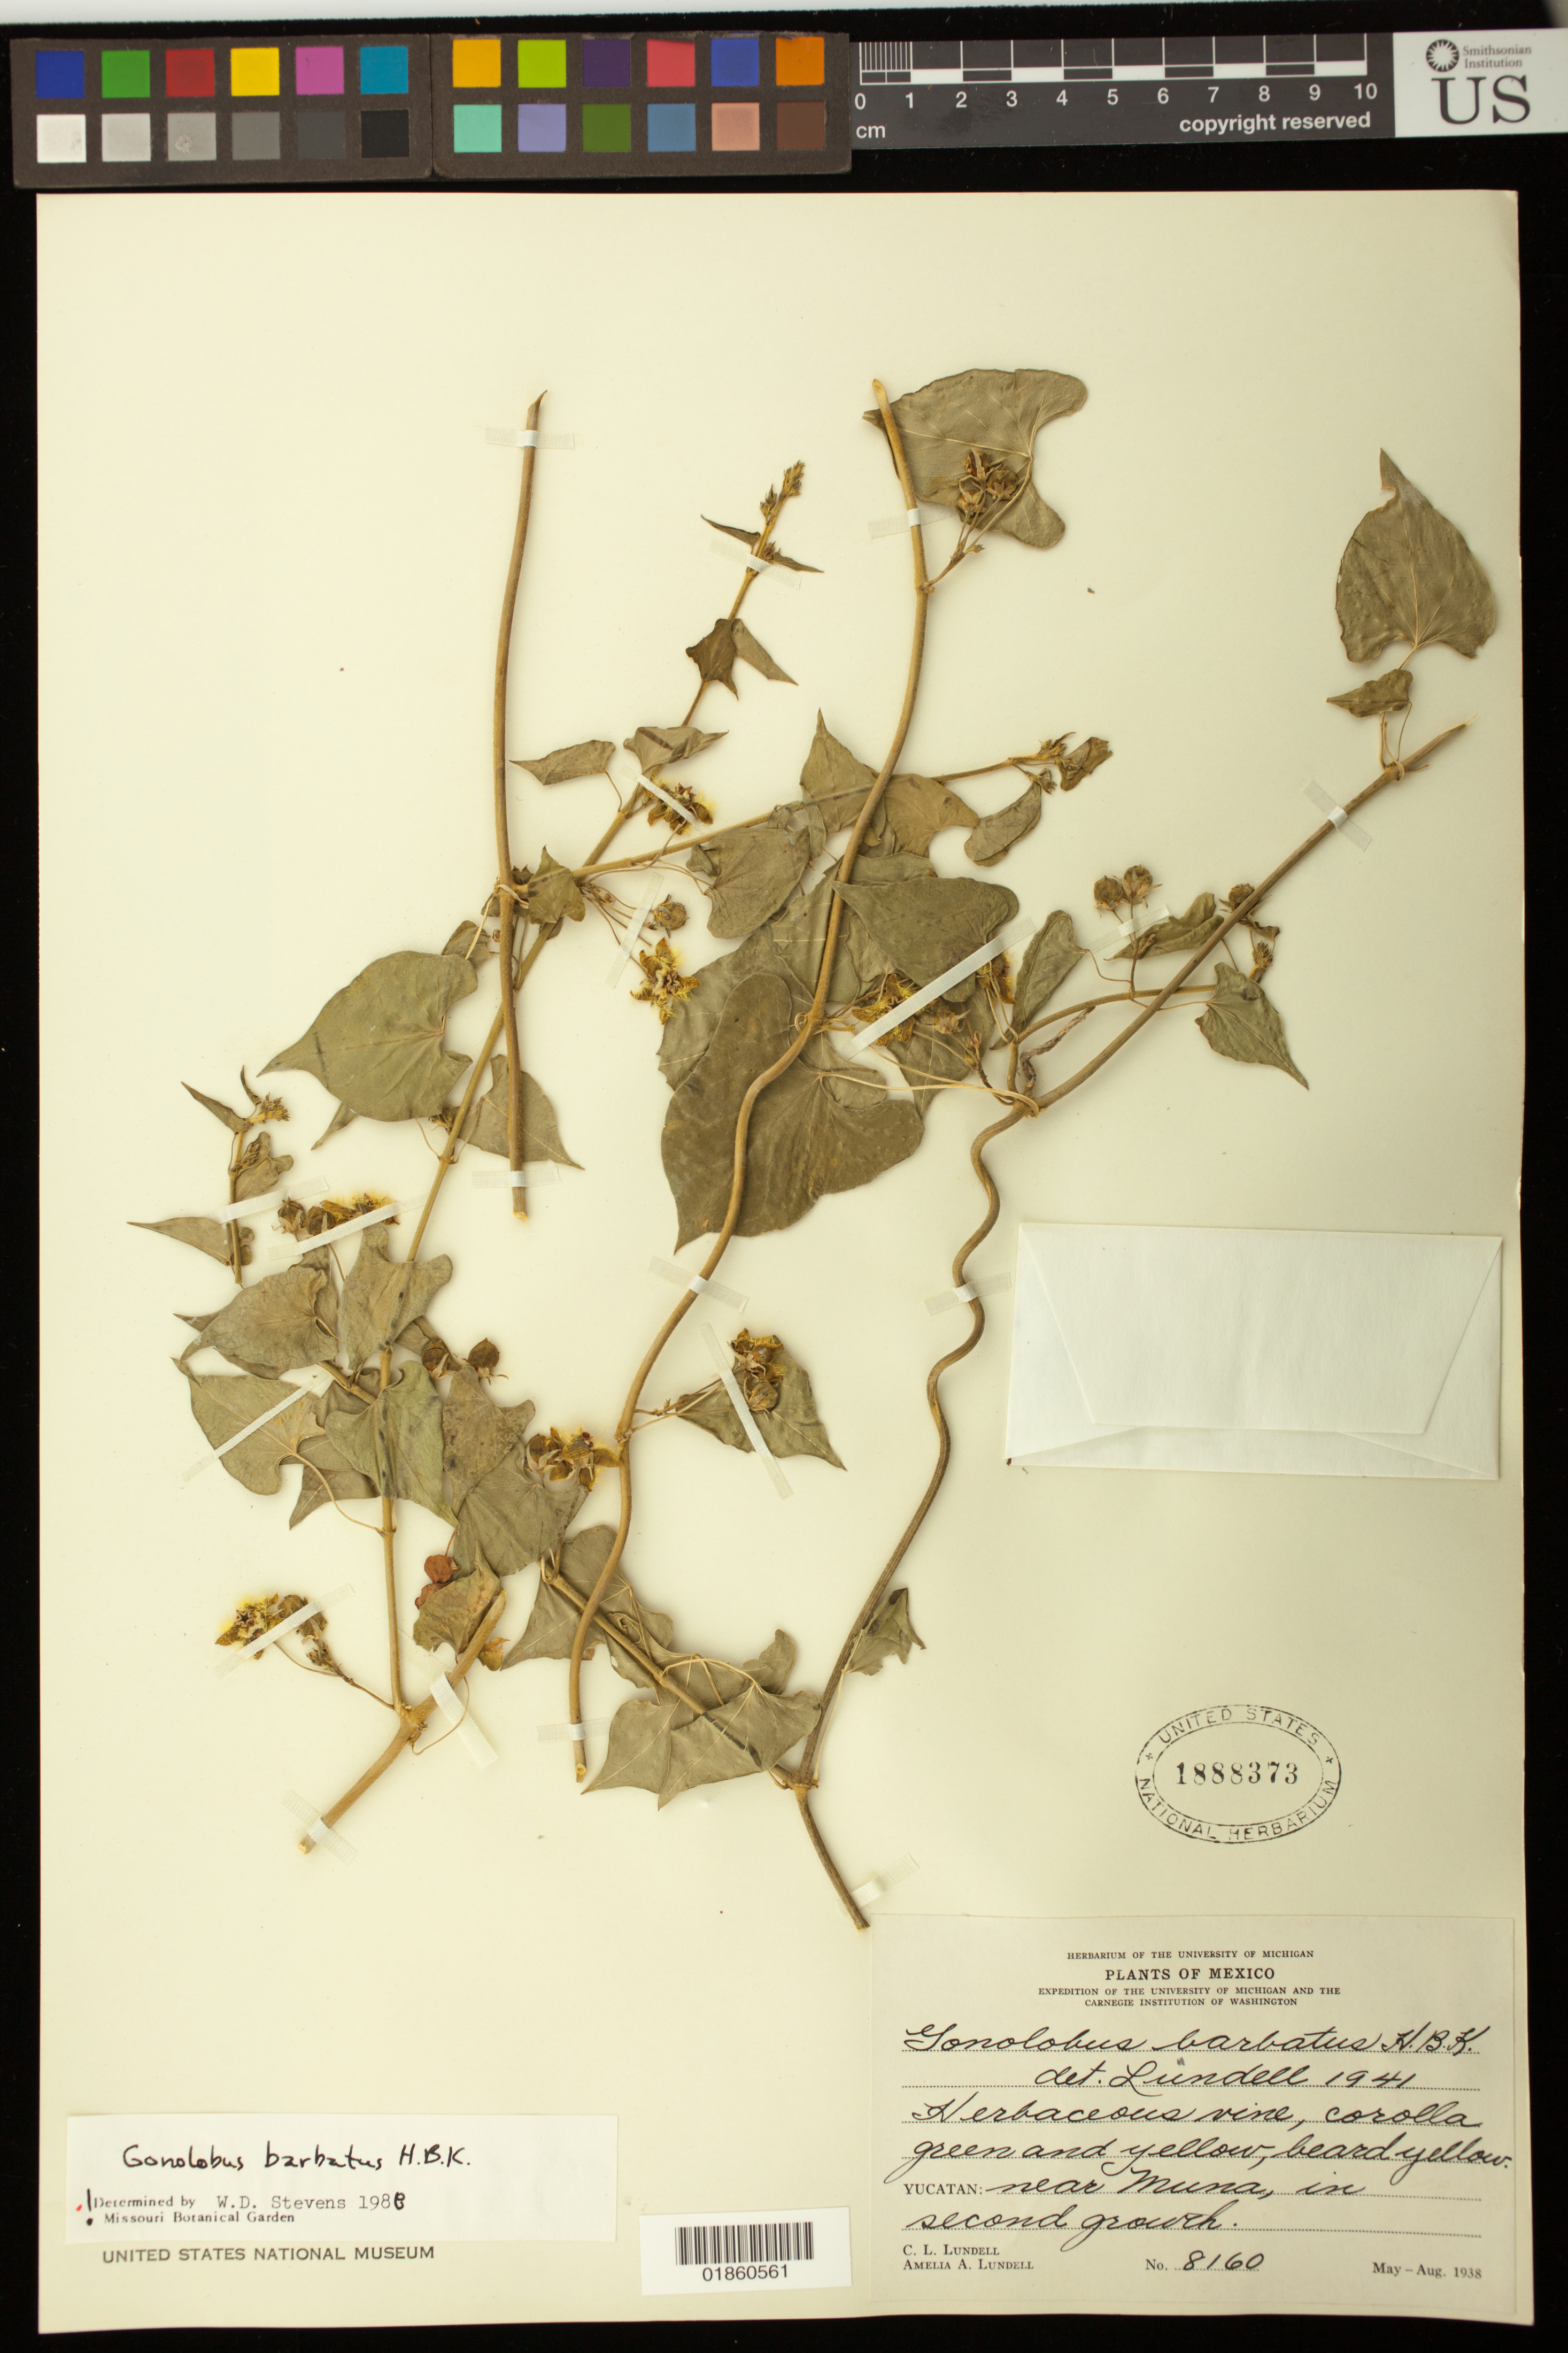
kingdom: Plantae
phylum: Tracheophyta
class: Magnoliopsida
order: Gentianales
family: Apocynaceae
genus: Gonolobus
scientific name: Gonolobus barbatus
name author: Kunth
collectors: C. L. Lundell & A. A. Lundell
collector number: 8160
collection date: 1938-05/1938-08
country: Mexico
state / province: Yucatán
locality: Near Muna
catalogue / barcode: US 1888373